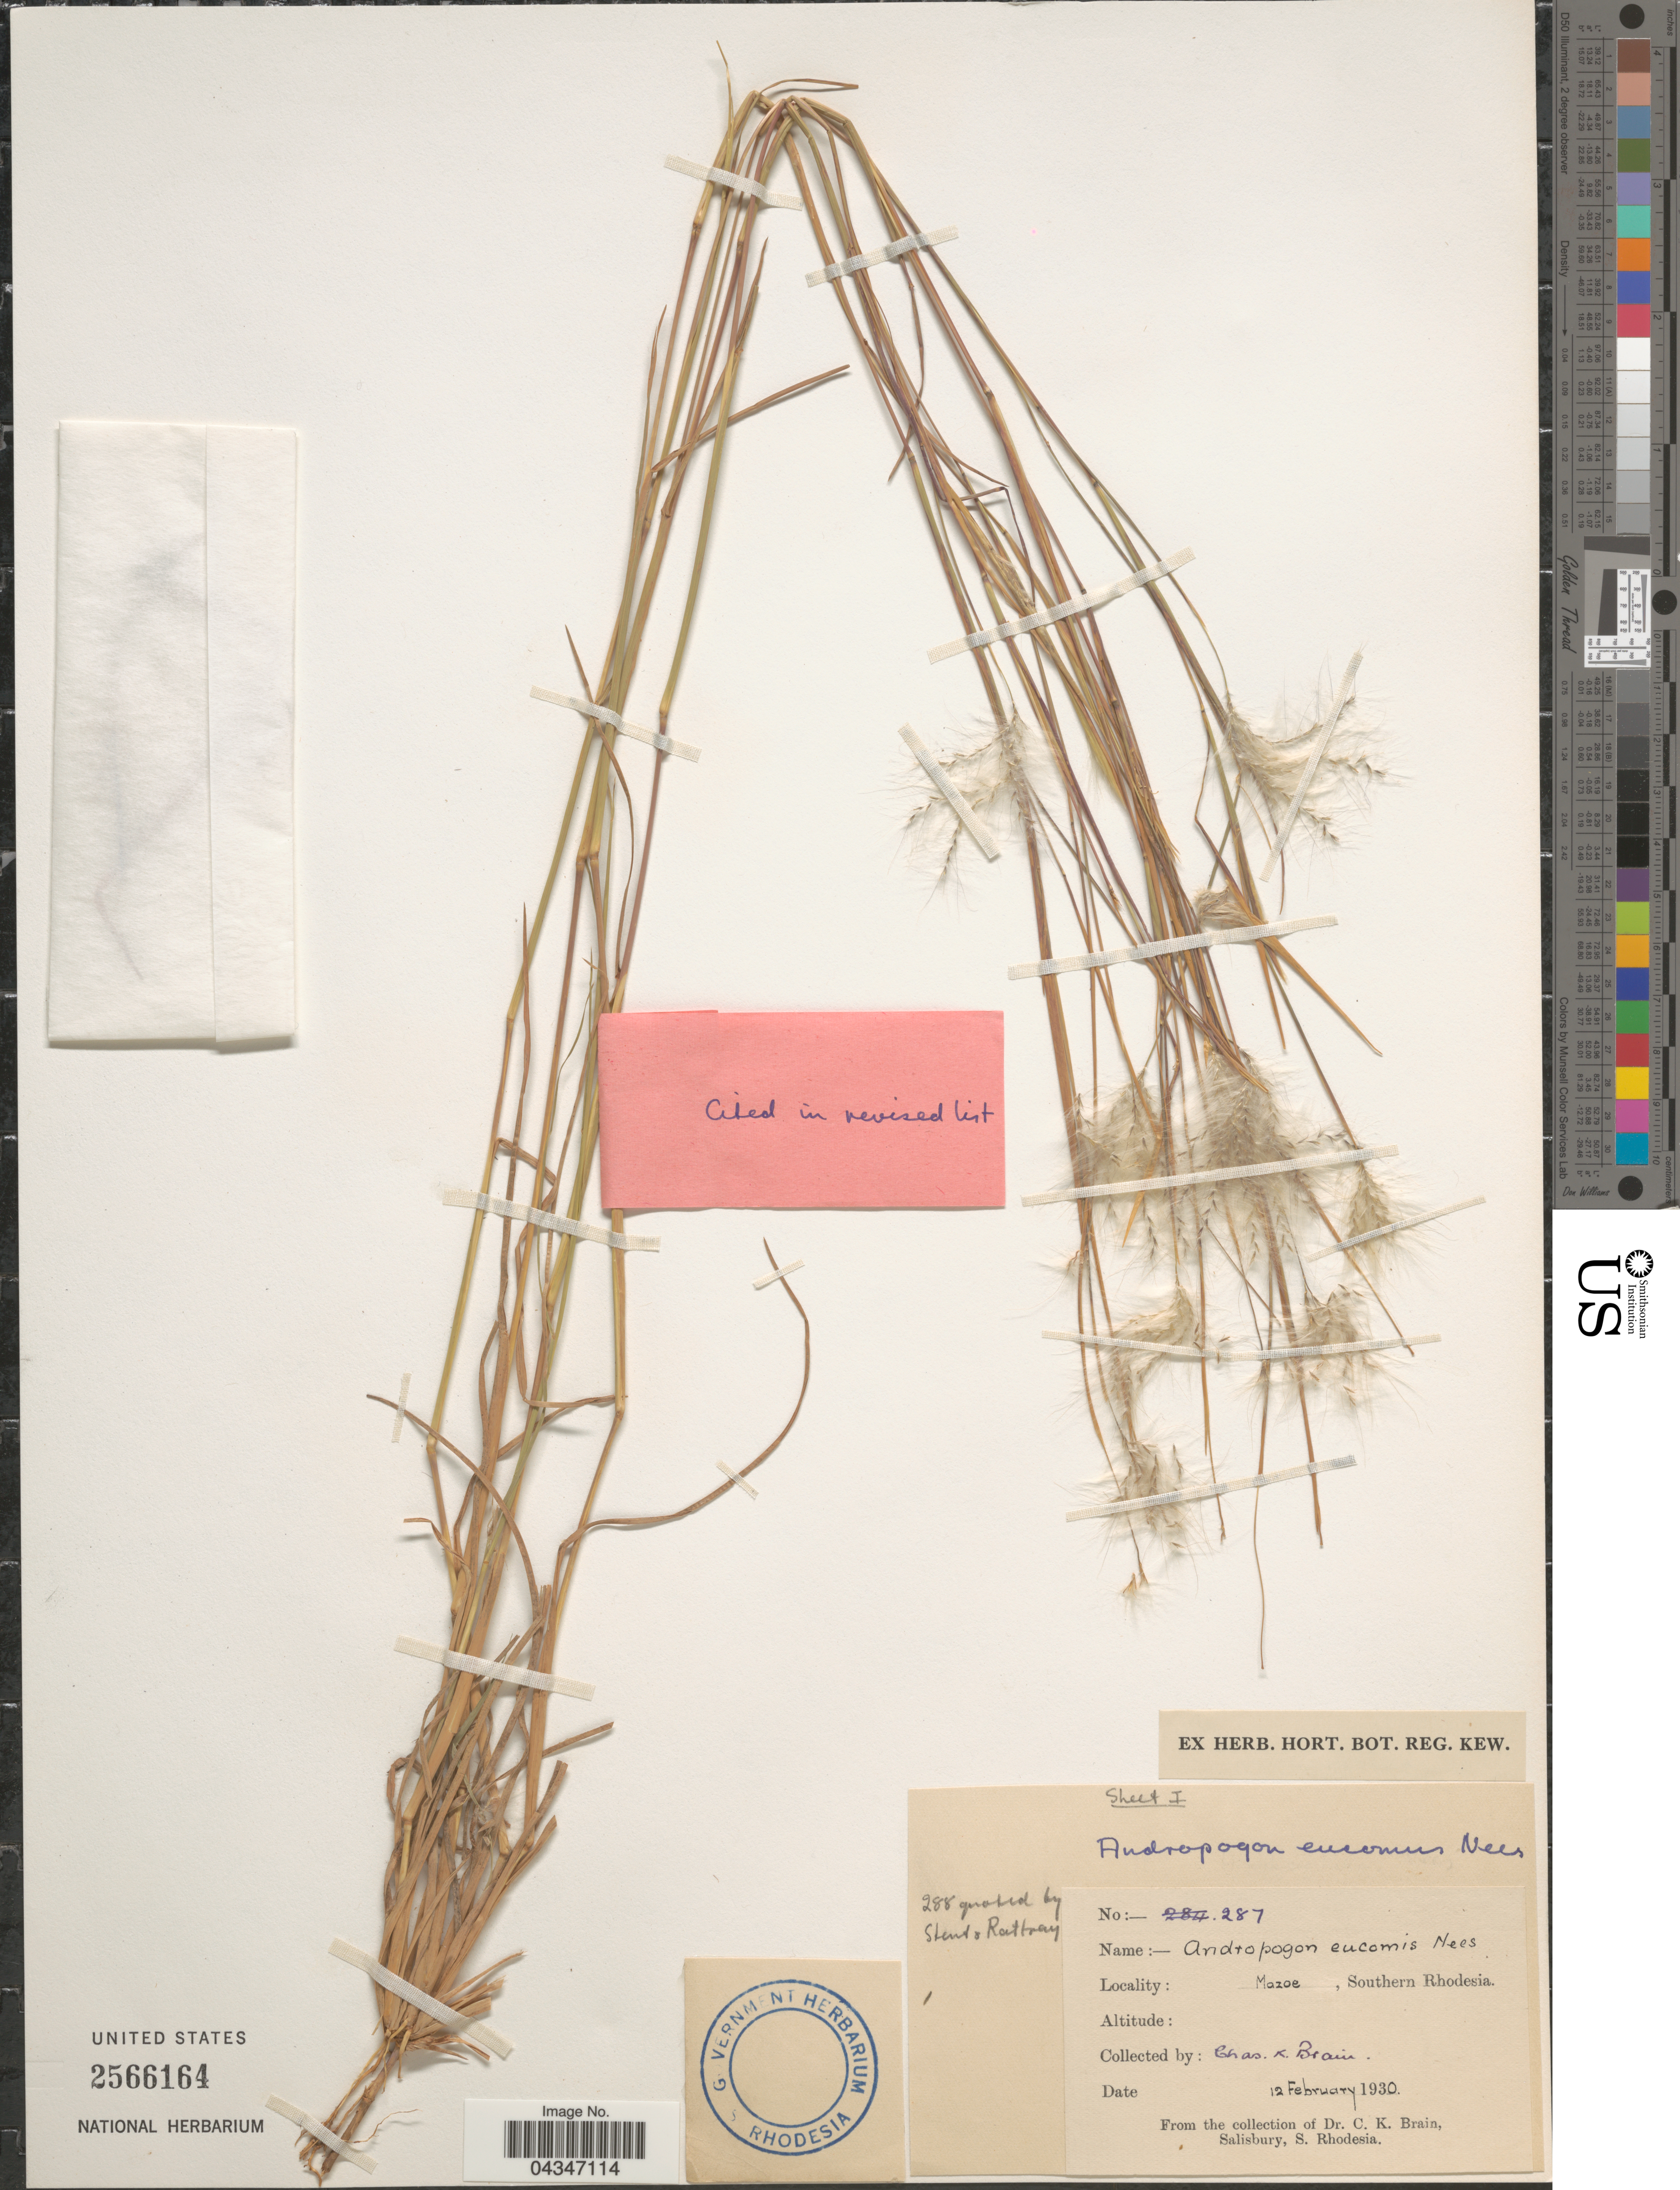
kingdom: Plantae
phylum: Tracheophyta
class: Liliopsida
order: Poales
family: Poaceae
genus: Andropogon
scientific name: Andropogon eucomus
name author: Nees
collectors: C. Brain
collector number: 287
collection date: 1930-02-12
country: Zimbabwe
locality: Mazoe, Southern Rhodesia.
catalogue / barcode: US 2566164